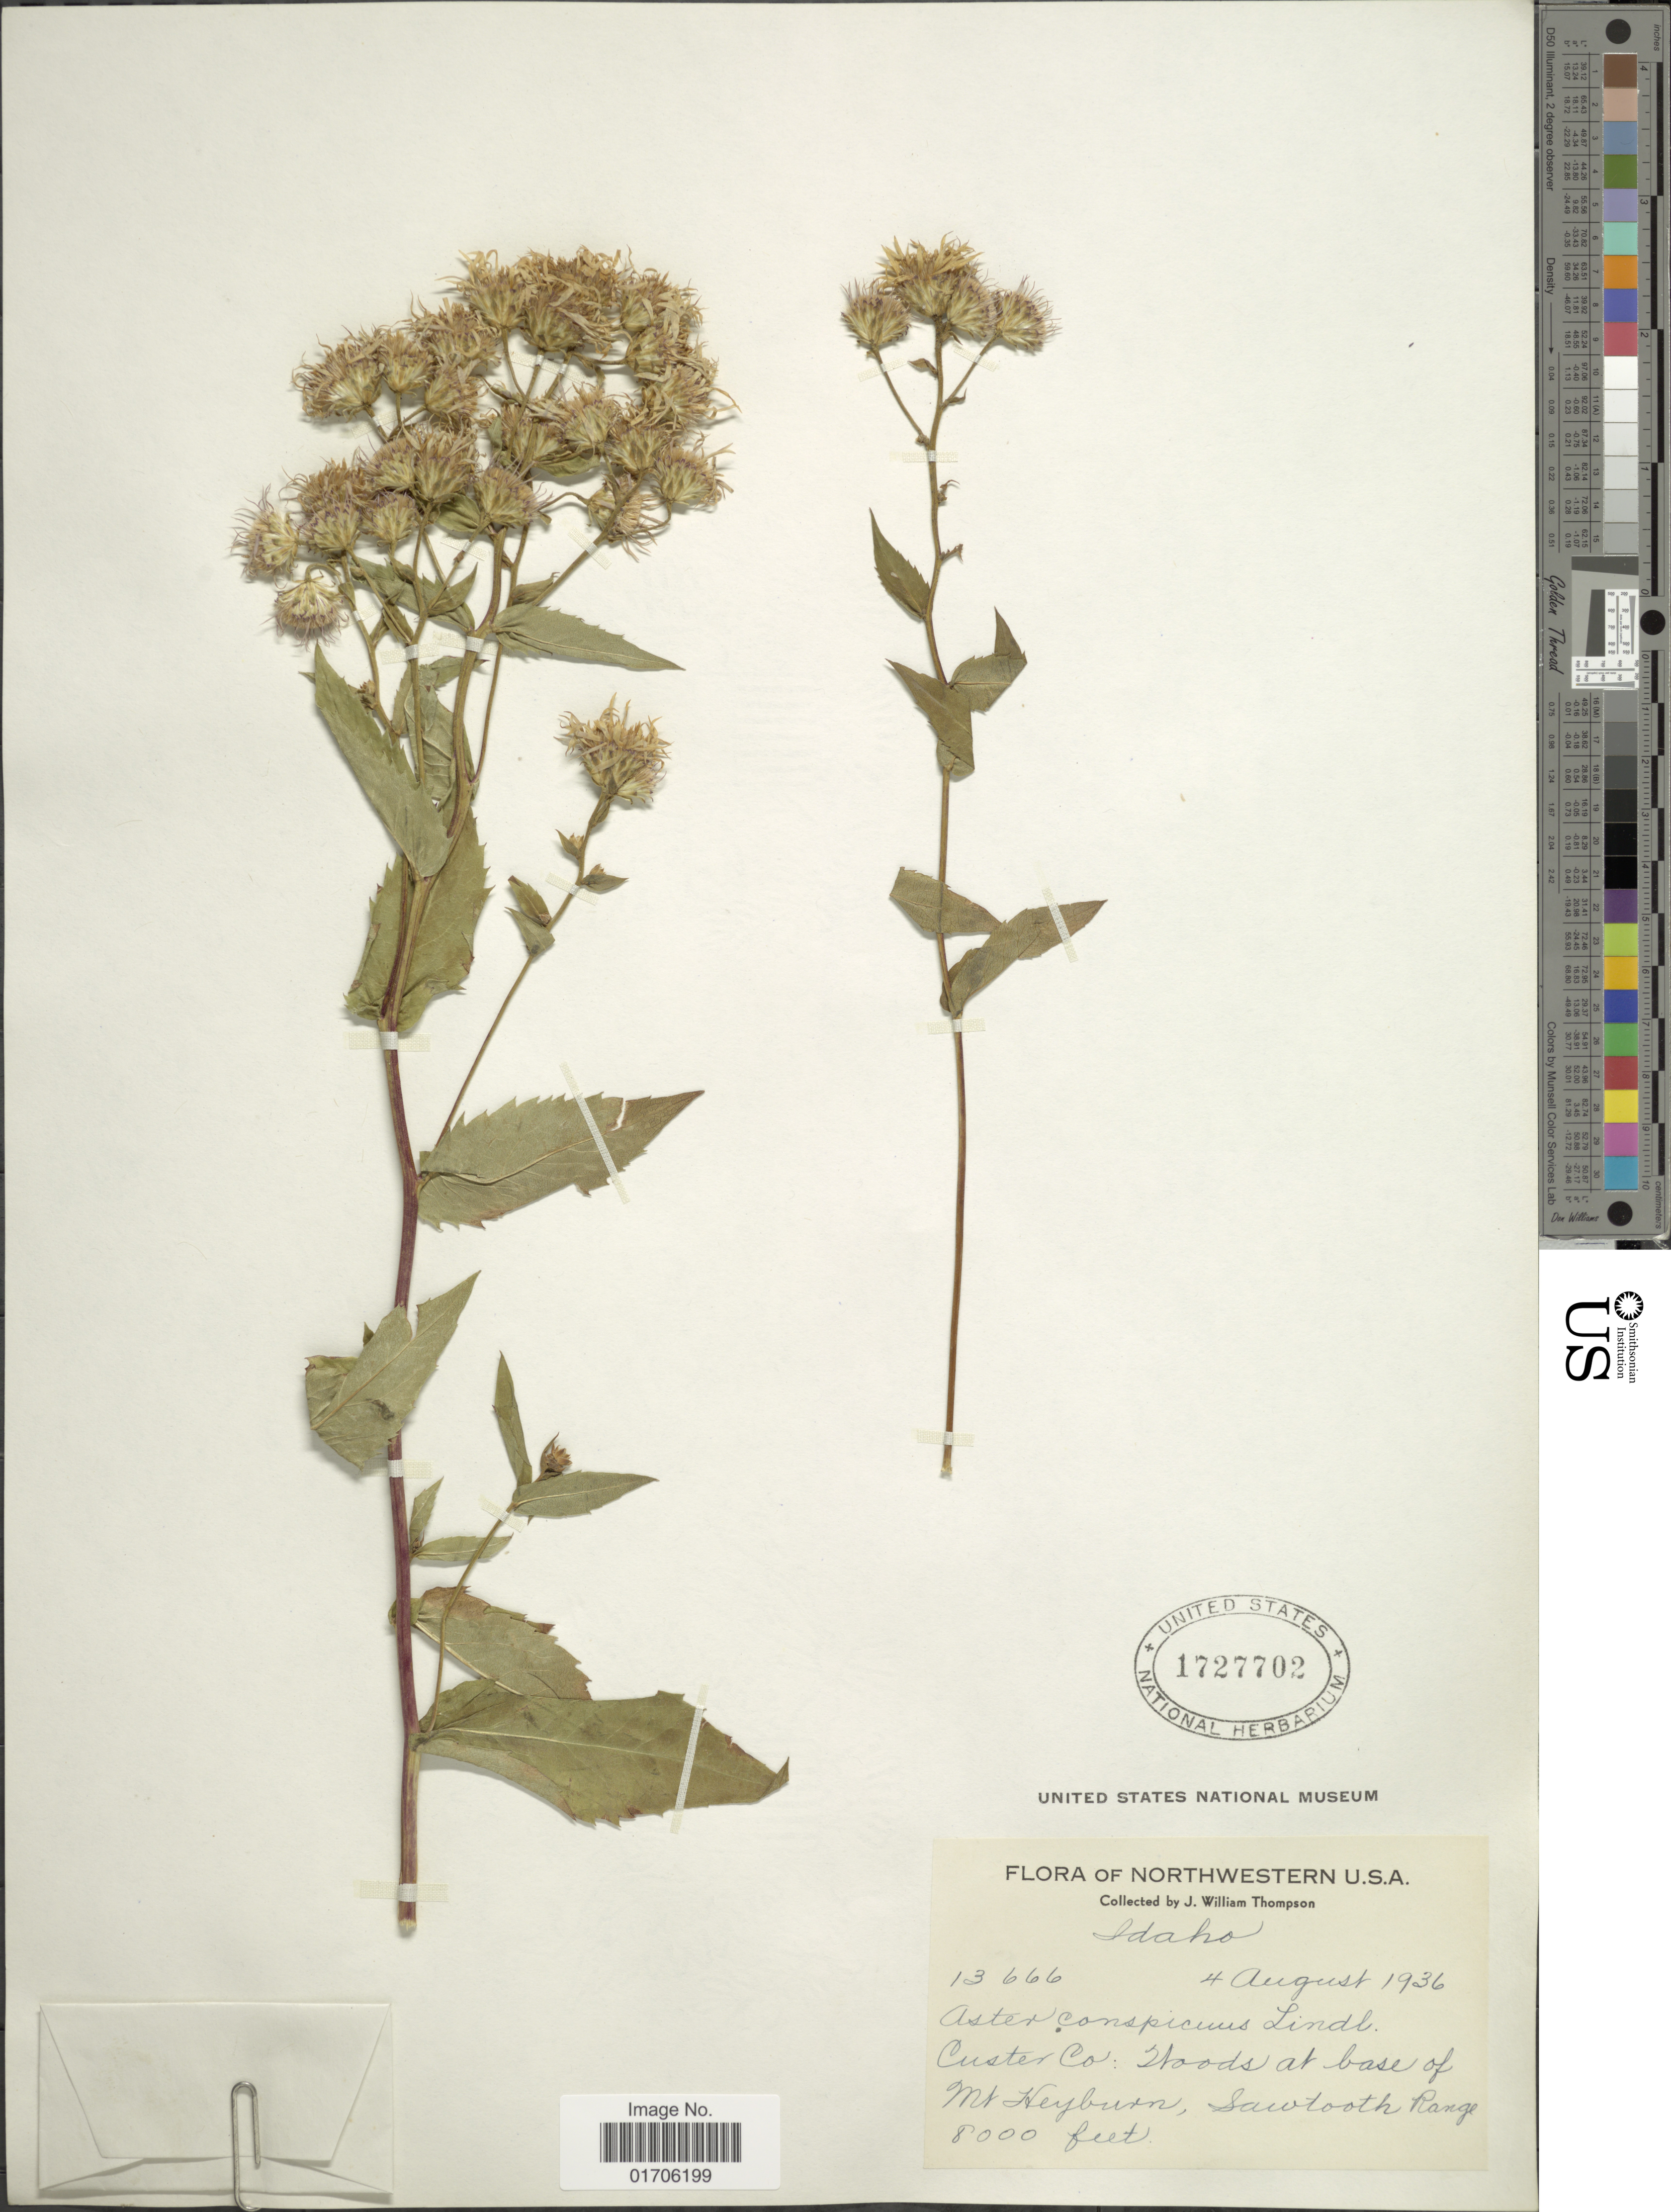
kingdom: Plantae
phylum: Tracheophyta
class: Magnoliopsida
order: Asterales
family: Asteraceae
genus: Eurybia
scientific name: Eurybia conspicua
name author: (Lindl.) G.L. Nesom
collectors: J. W. Thompson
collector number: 13666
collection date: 1936-08-04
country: United States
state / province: Idaho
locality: Northwestern U.S.A. Idaho. Custer Co.: Hoods at base of Mt Heyburn, Sawtooth Range.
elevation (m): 2438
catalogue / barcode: US 1727702